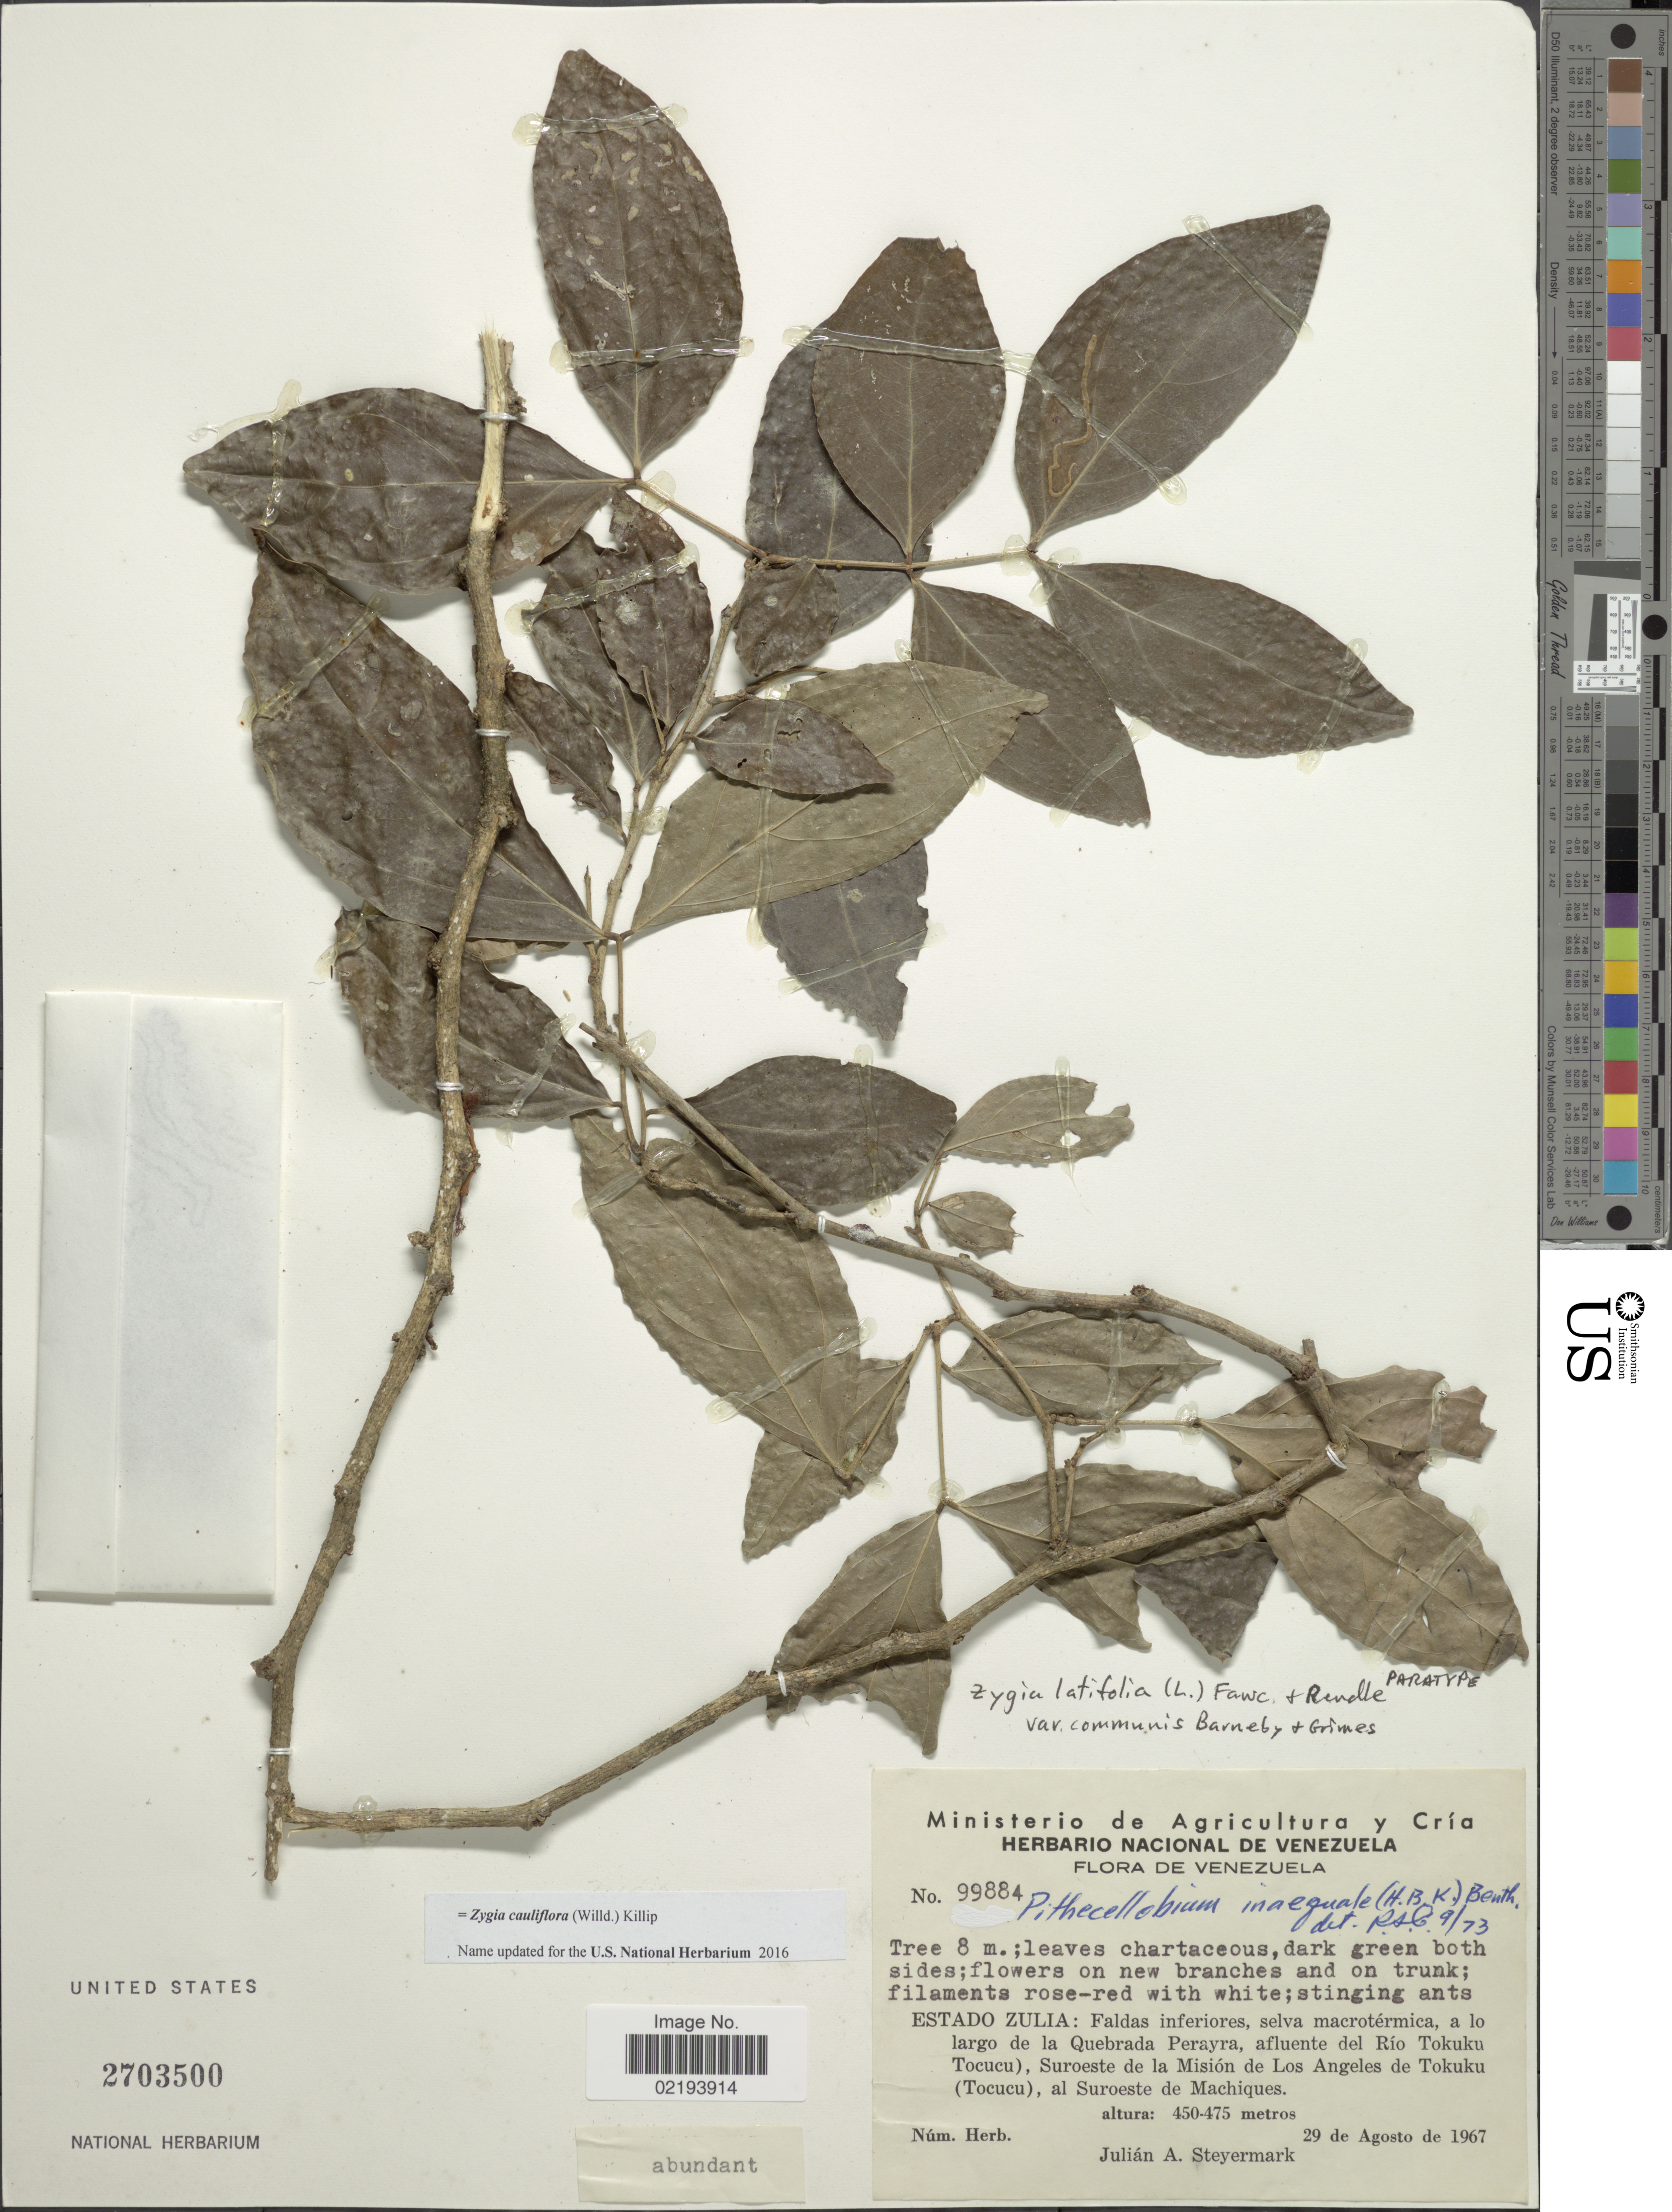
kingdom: Plantae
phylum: Tracheophyta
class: Magnoliopsida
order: Fabales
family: Fabaceae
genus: Zygia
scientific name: Zygia cauliflora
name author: (Willd.) Killip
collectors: J. Steyermark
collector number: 99884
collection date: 1967-08-29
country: Venezuela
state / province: Zulia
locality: Faldas inferiores, selva macrotérmica, a lo largo de la Quebrada Perayra, afluente del Río Tokuku Tocucu), Suroeste de la Misión de Los Angeles de Tokuku (Tocucu), al Suroeste de Machiques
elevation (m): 450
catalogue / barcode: US 2703500